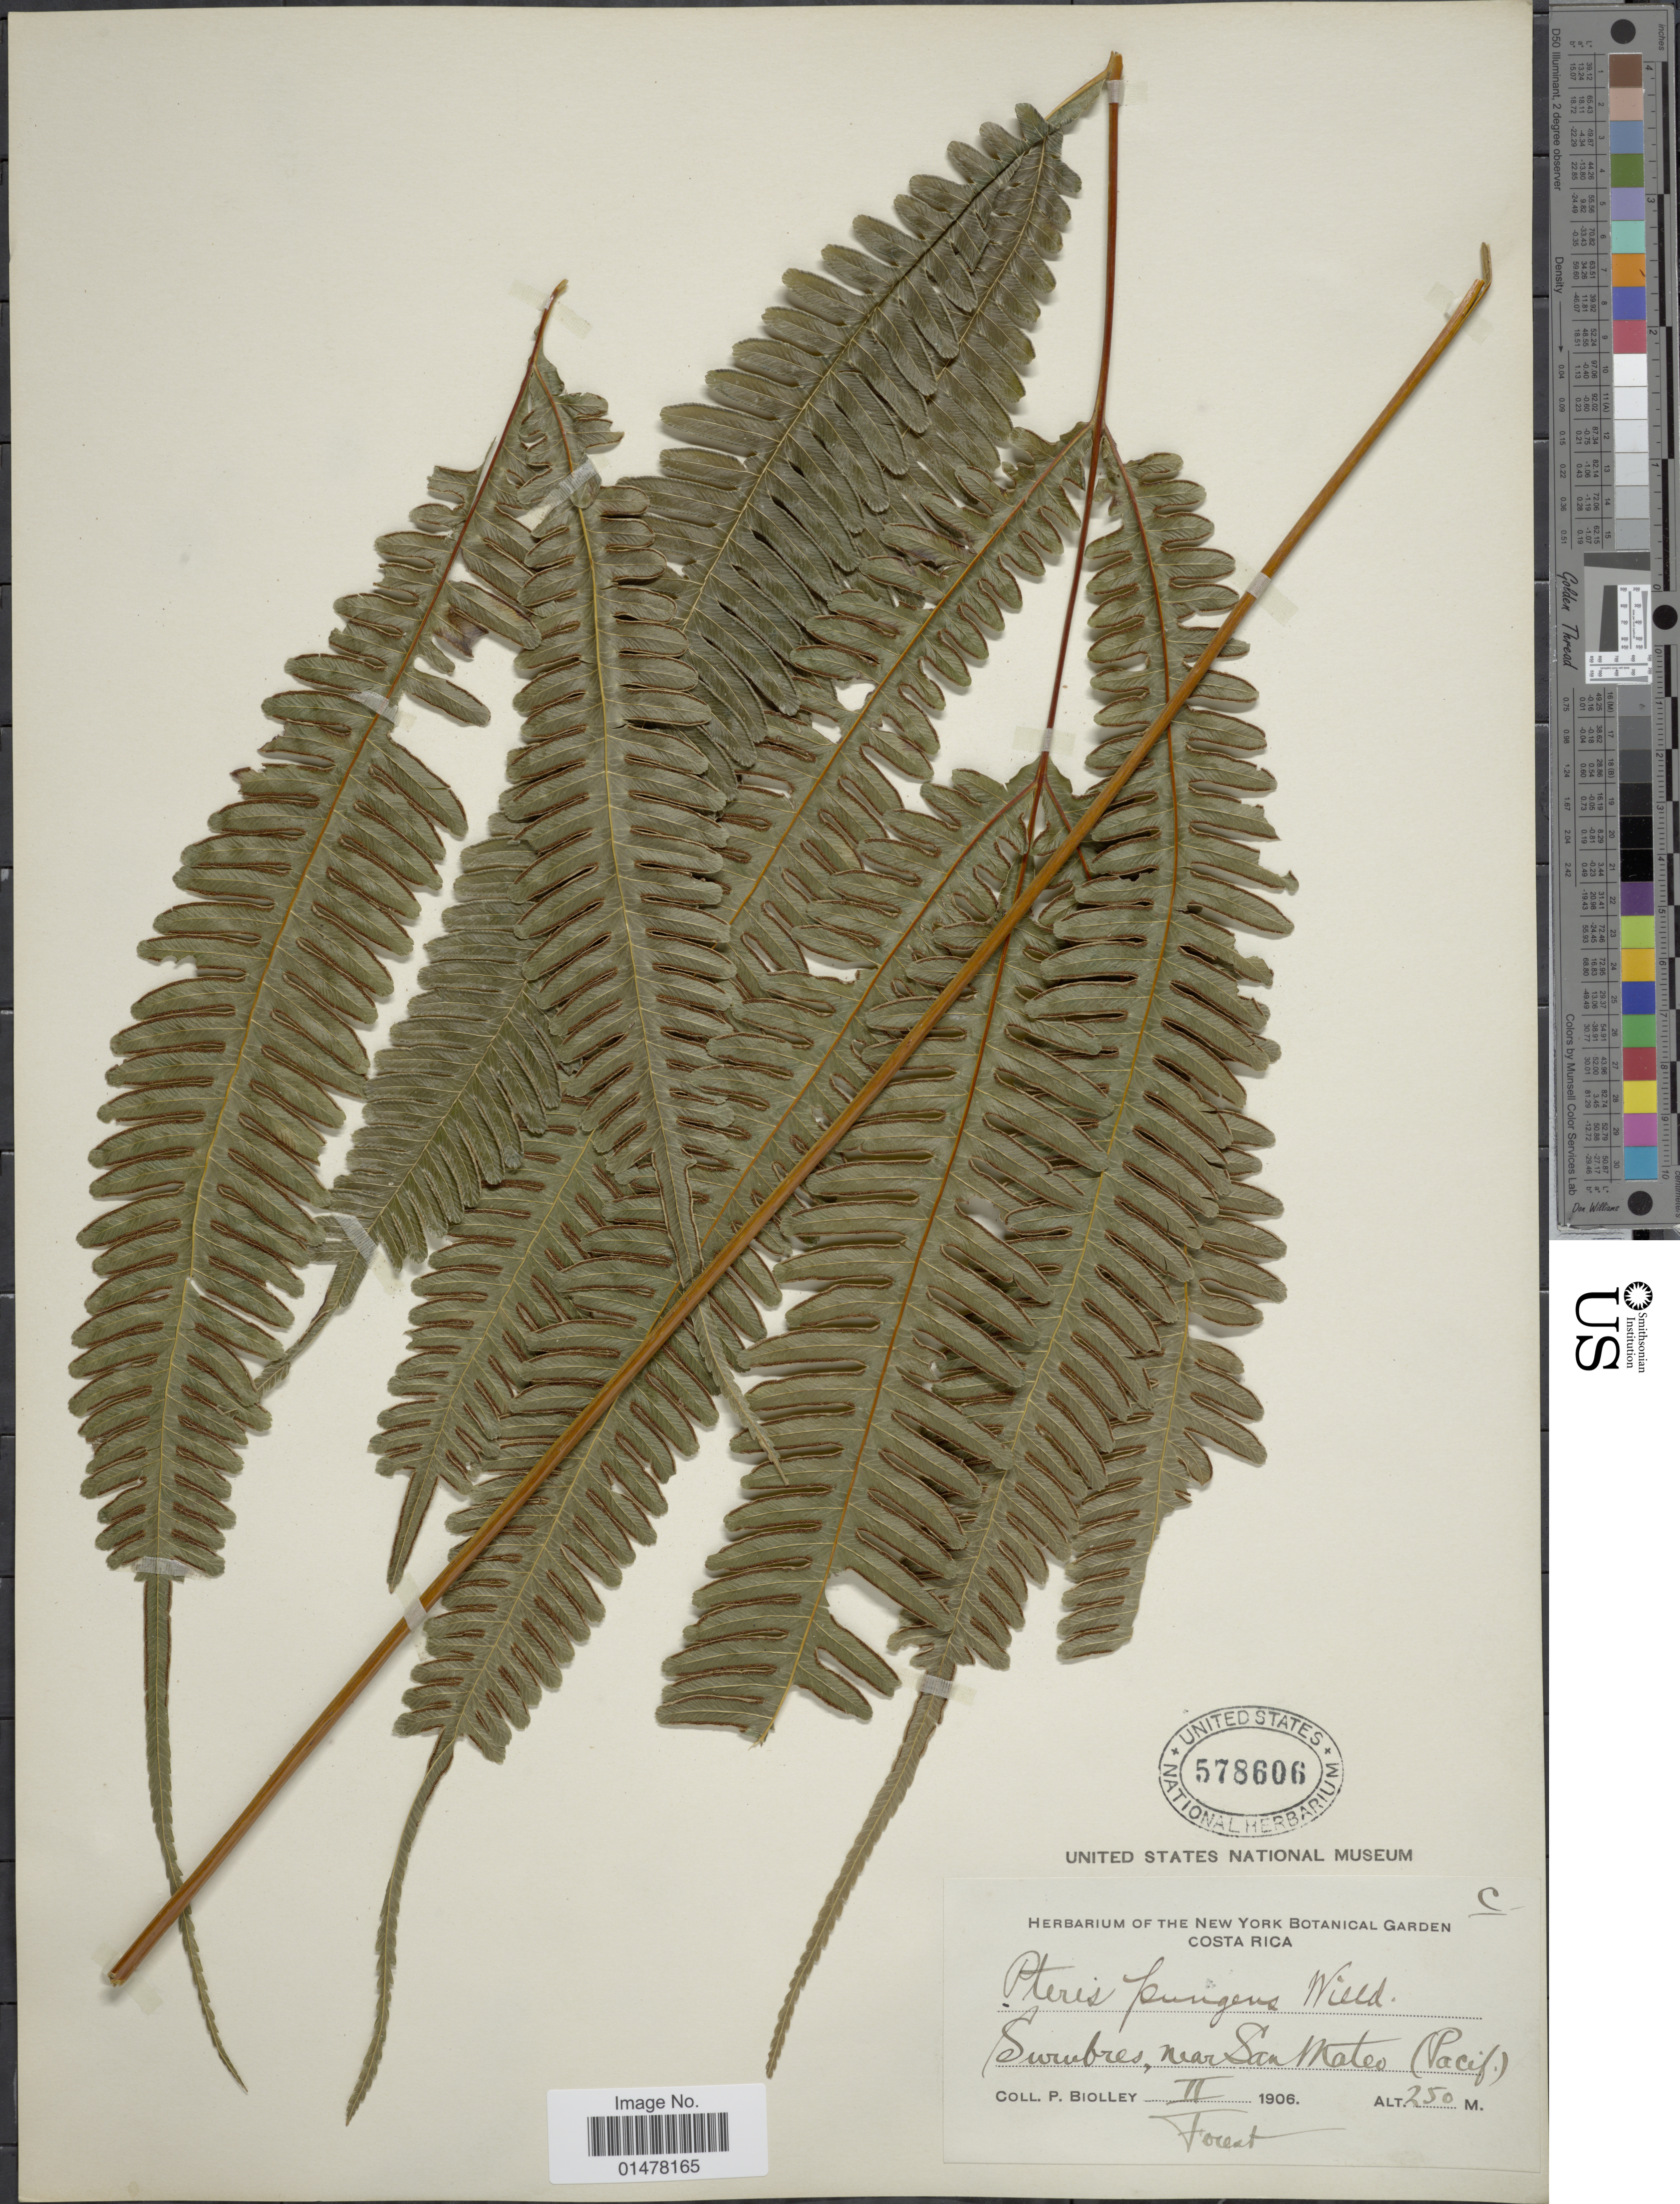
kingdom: Plantae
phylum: Tracheophyta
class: Polypodiopsida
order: Polypodiales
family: Pteridaceae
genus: Pteris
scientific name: Pteris pungens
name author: Willd.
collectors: P. Biolley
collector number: C?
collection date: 1906-02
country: Costa Rica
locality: Surubres, near San Mateo(Pacif.)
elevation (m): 250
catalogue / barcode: US 578606